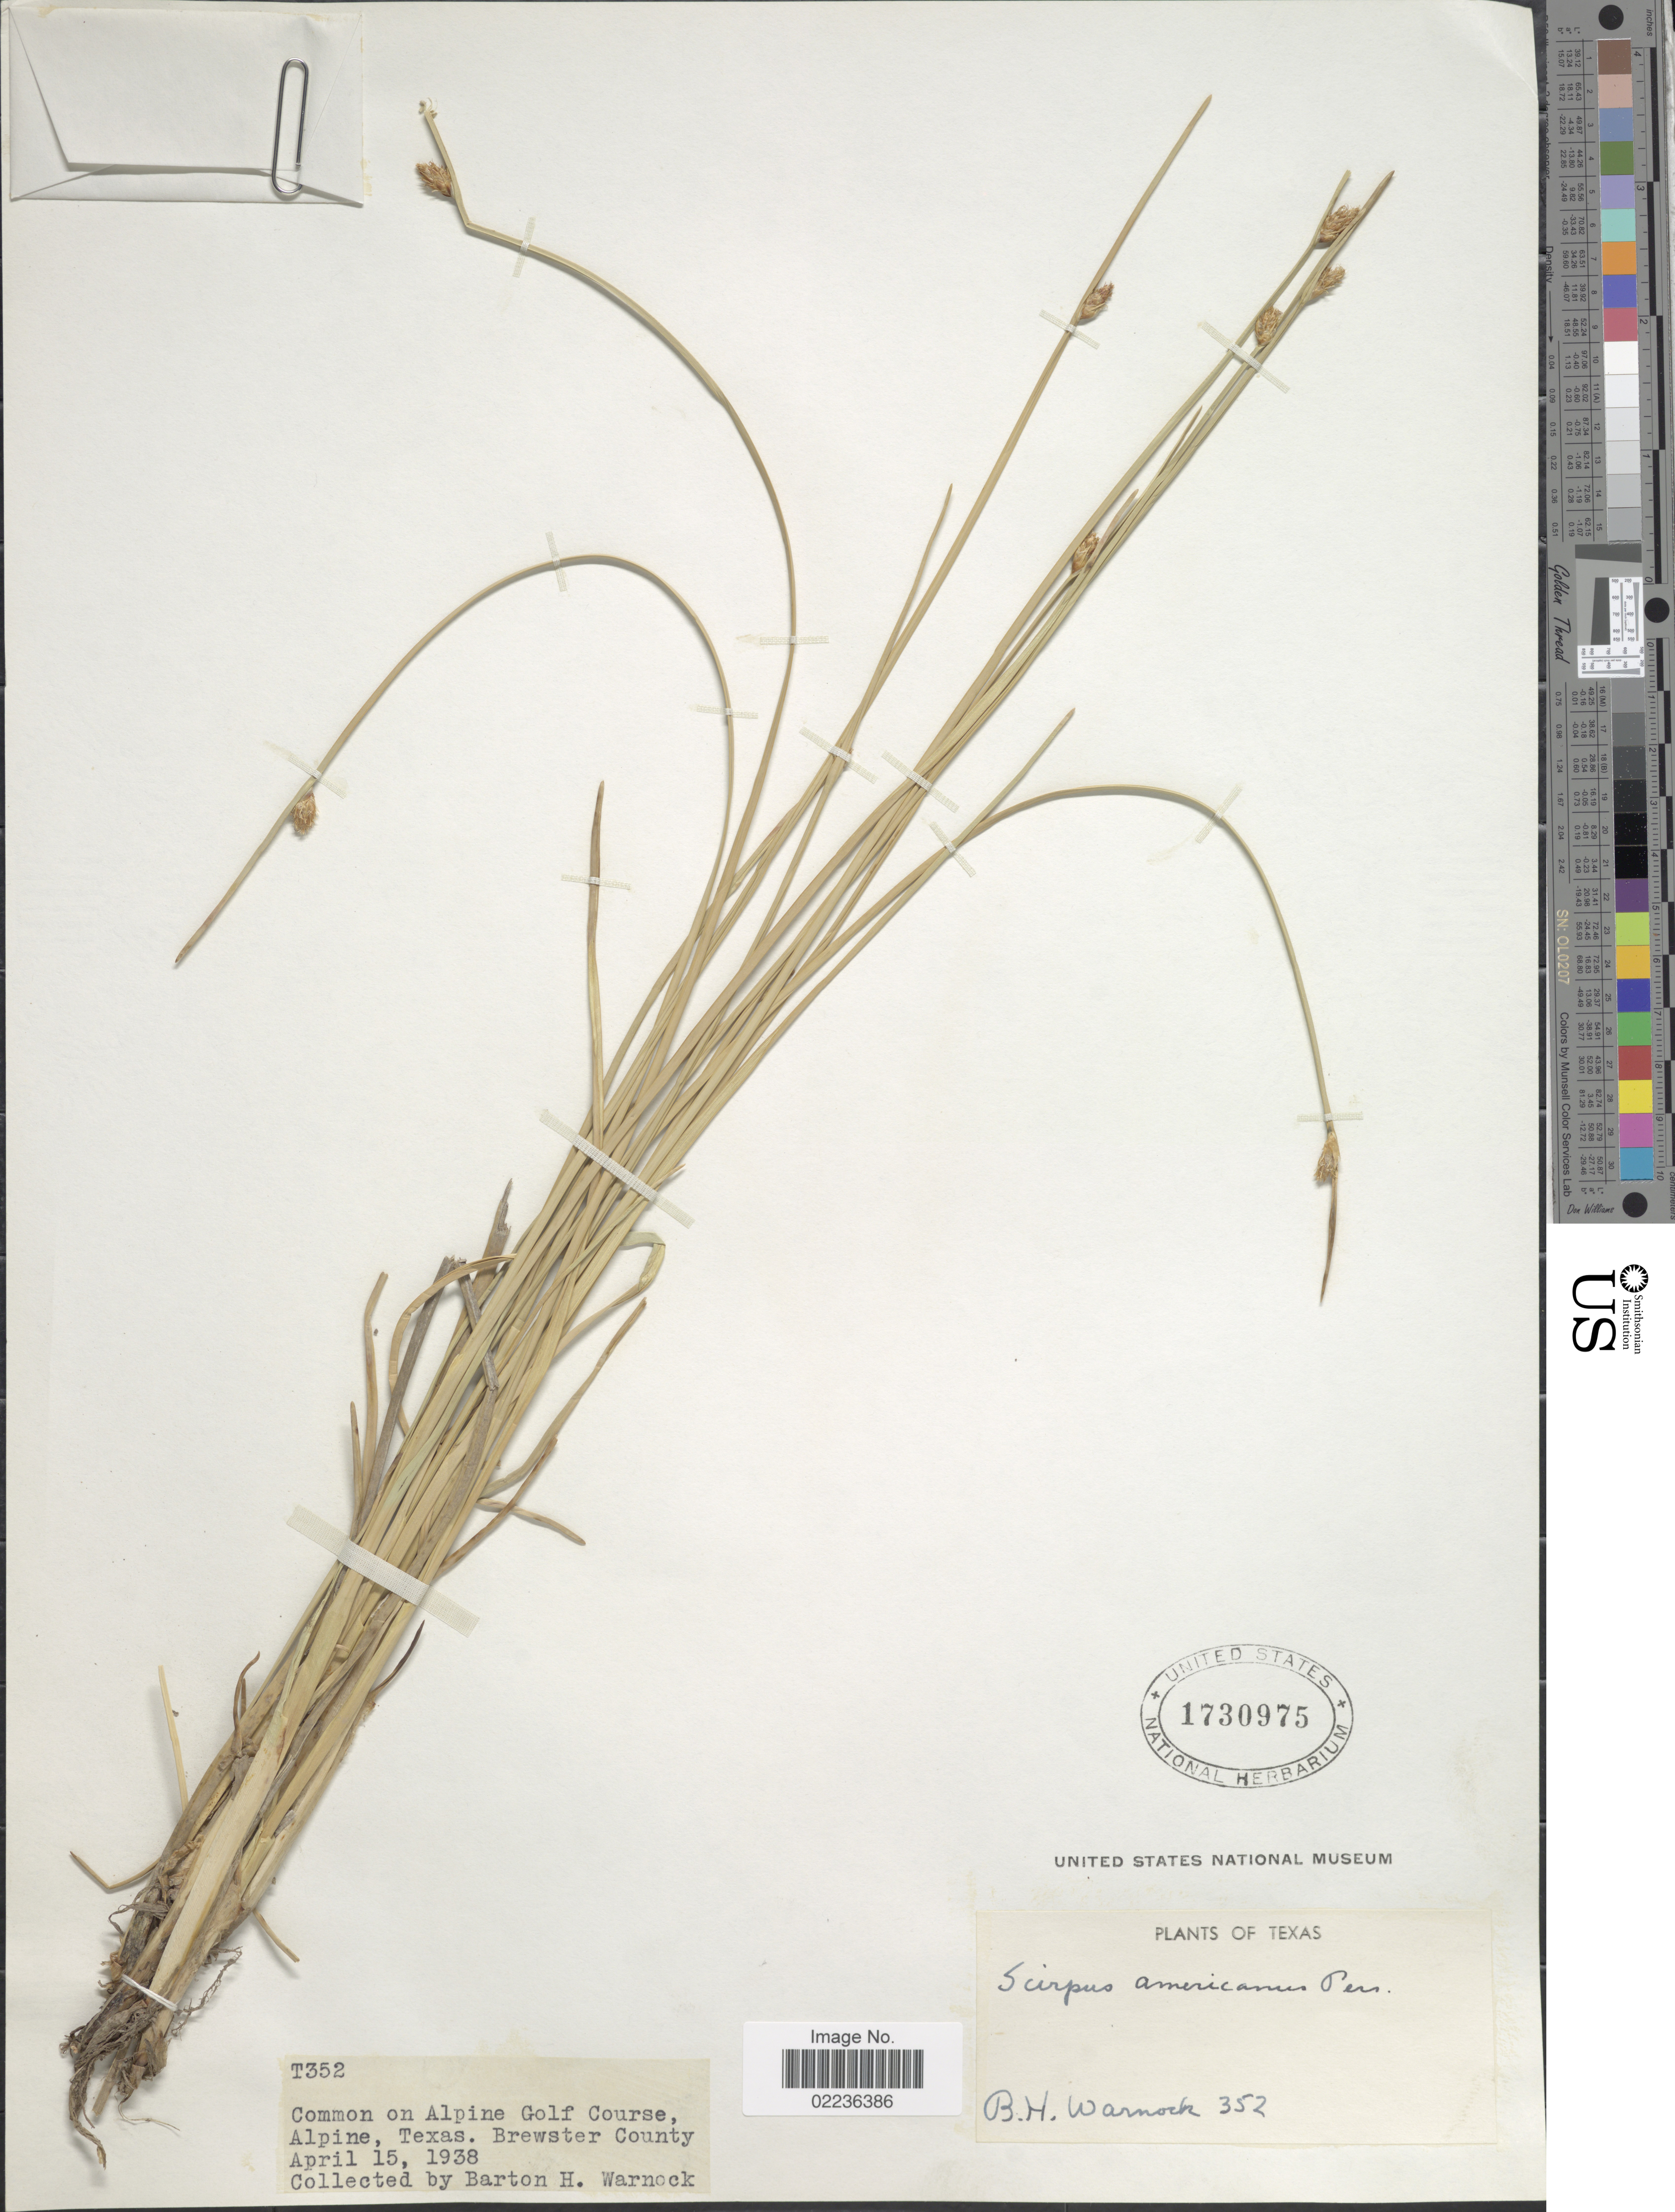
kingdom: Plantae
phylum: Tracheophyta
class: Liliopsida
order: Poales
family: Cyperaceae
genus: Schoenoplectus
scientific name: Schoenoplectus pungens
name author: (Vahl) Palla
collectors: B. H. Warnock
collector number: T352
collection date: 1938-04-15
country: United States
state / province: Texas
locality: On Alpine Golf Course, Alpine, Brewster County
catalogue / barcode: US 1730975